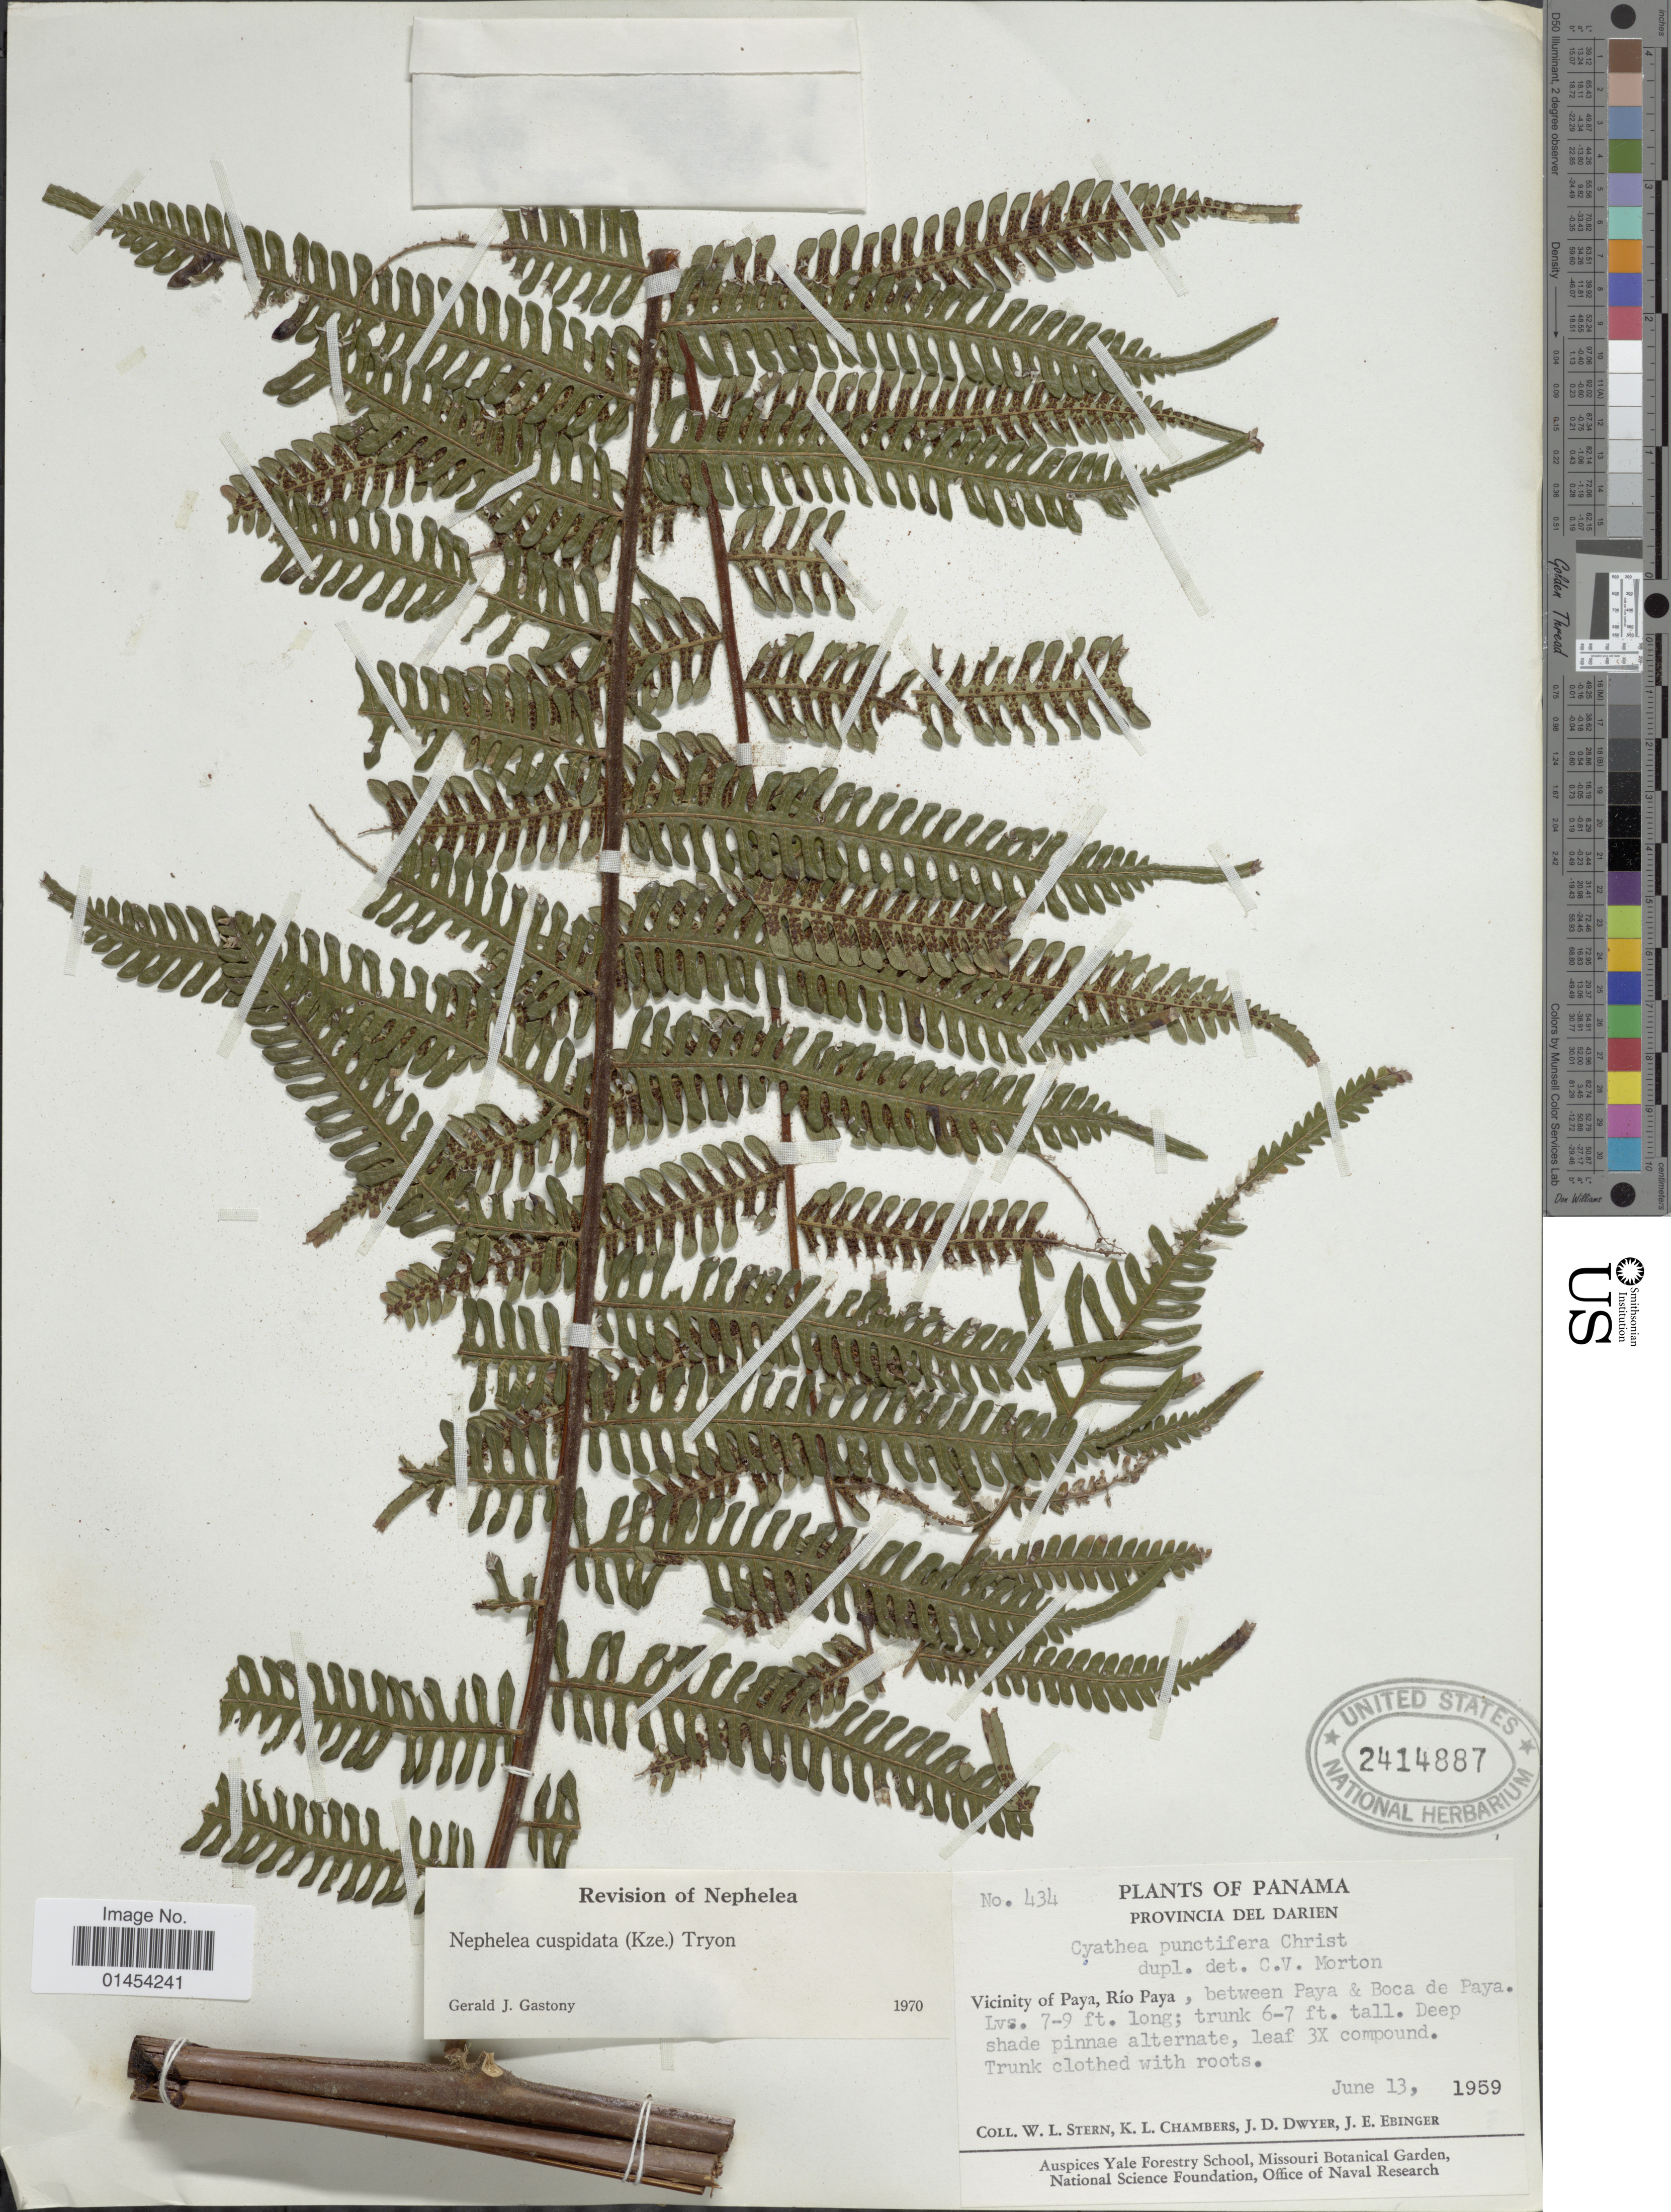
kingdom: Plantae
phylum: Tracheophyta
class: Polypodiopsida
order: Cyatheales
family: Cyatheaceae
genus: Alsophila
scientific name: Alsophila cuspidata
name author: (Kunze) D.S. Conant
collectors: W. L. Stern, K. Chambers, J. D. Dwyer & J. Ebinger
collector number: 434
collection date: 1959-06-13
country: Panama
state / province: Darién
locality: Vicinity of Paya, Río Paya, between Paya & Boca de Paya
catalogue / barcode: US 2414887